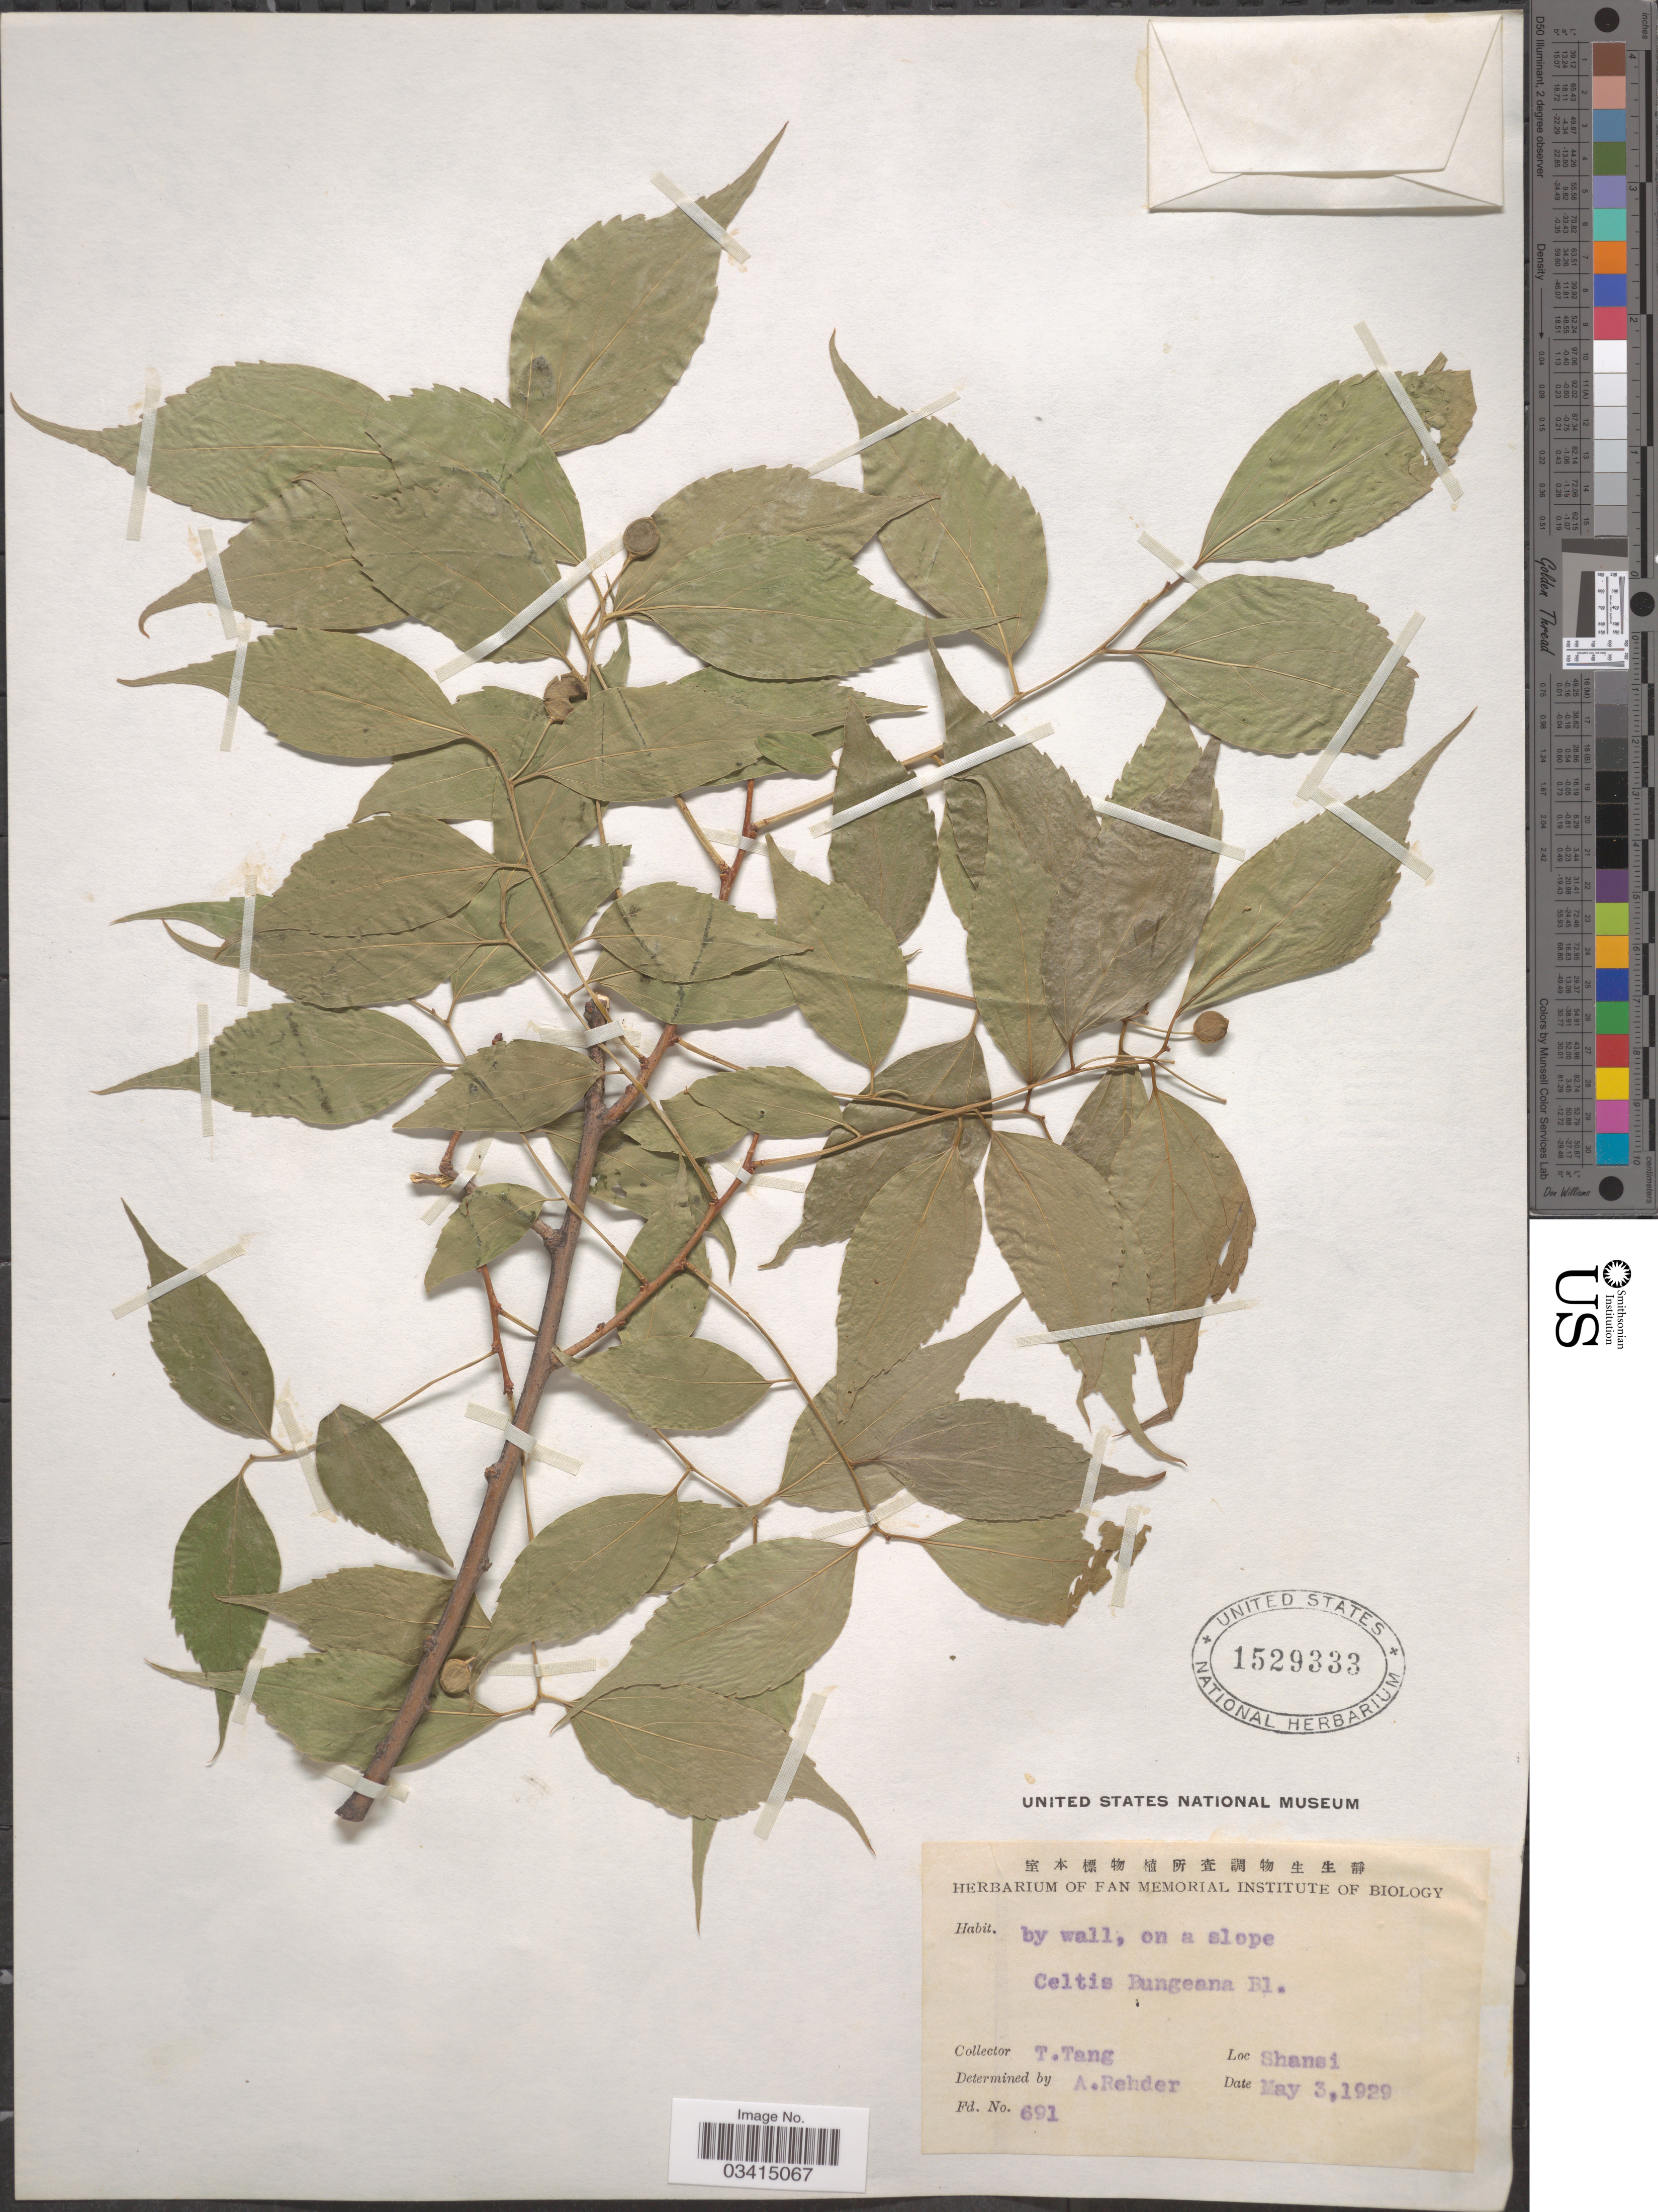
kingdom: Plantae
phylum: Tracheophyta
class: Magnoliopsida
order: Rosales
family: Cannabaceae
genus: Celtis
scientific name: Celtis bungeana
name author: Blume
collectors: T. Tang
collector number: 691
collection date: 1929-05-03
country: China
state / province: Shanxi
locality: Shansi.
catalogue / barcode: US 1529333